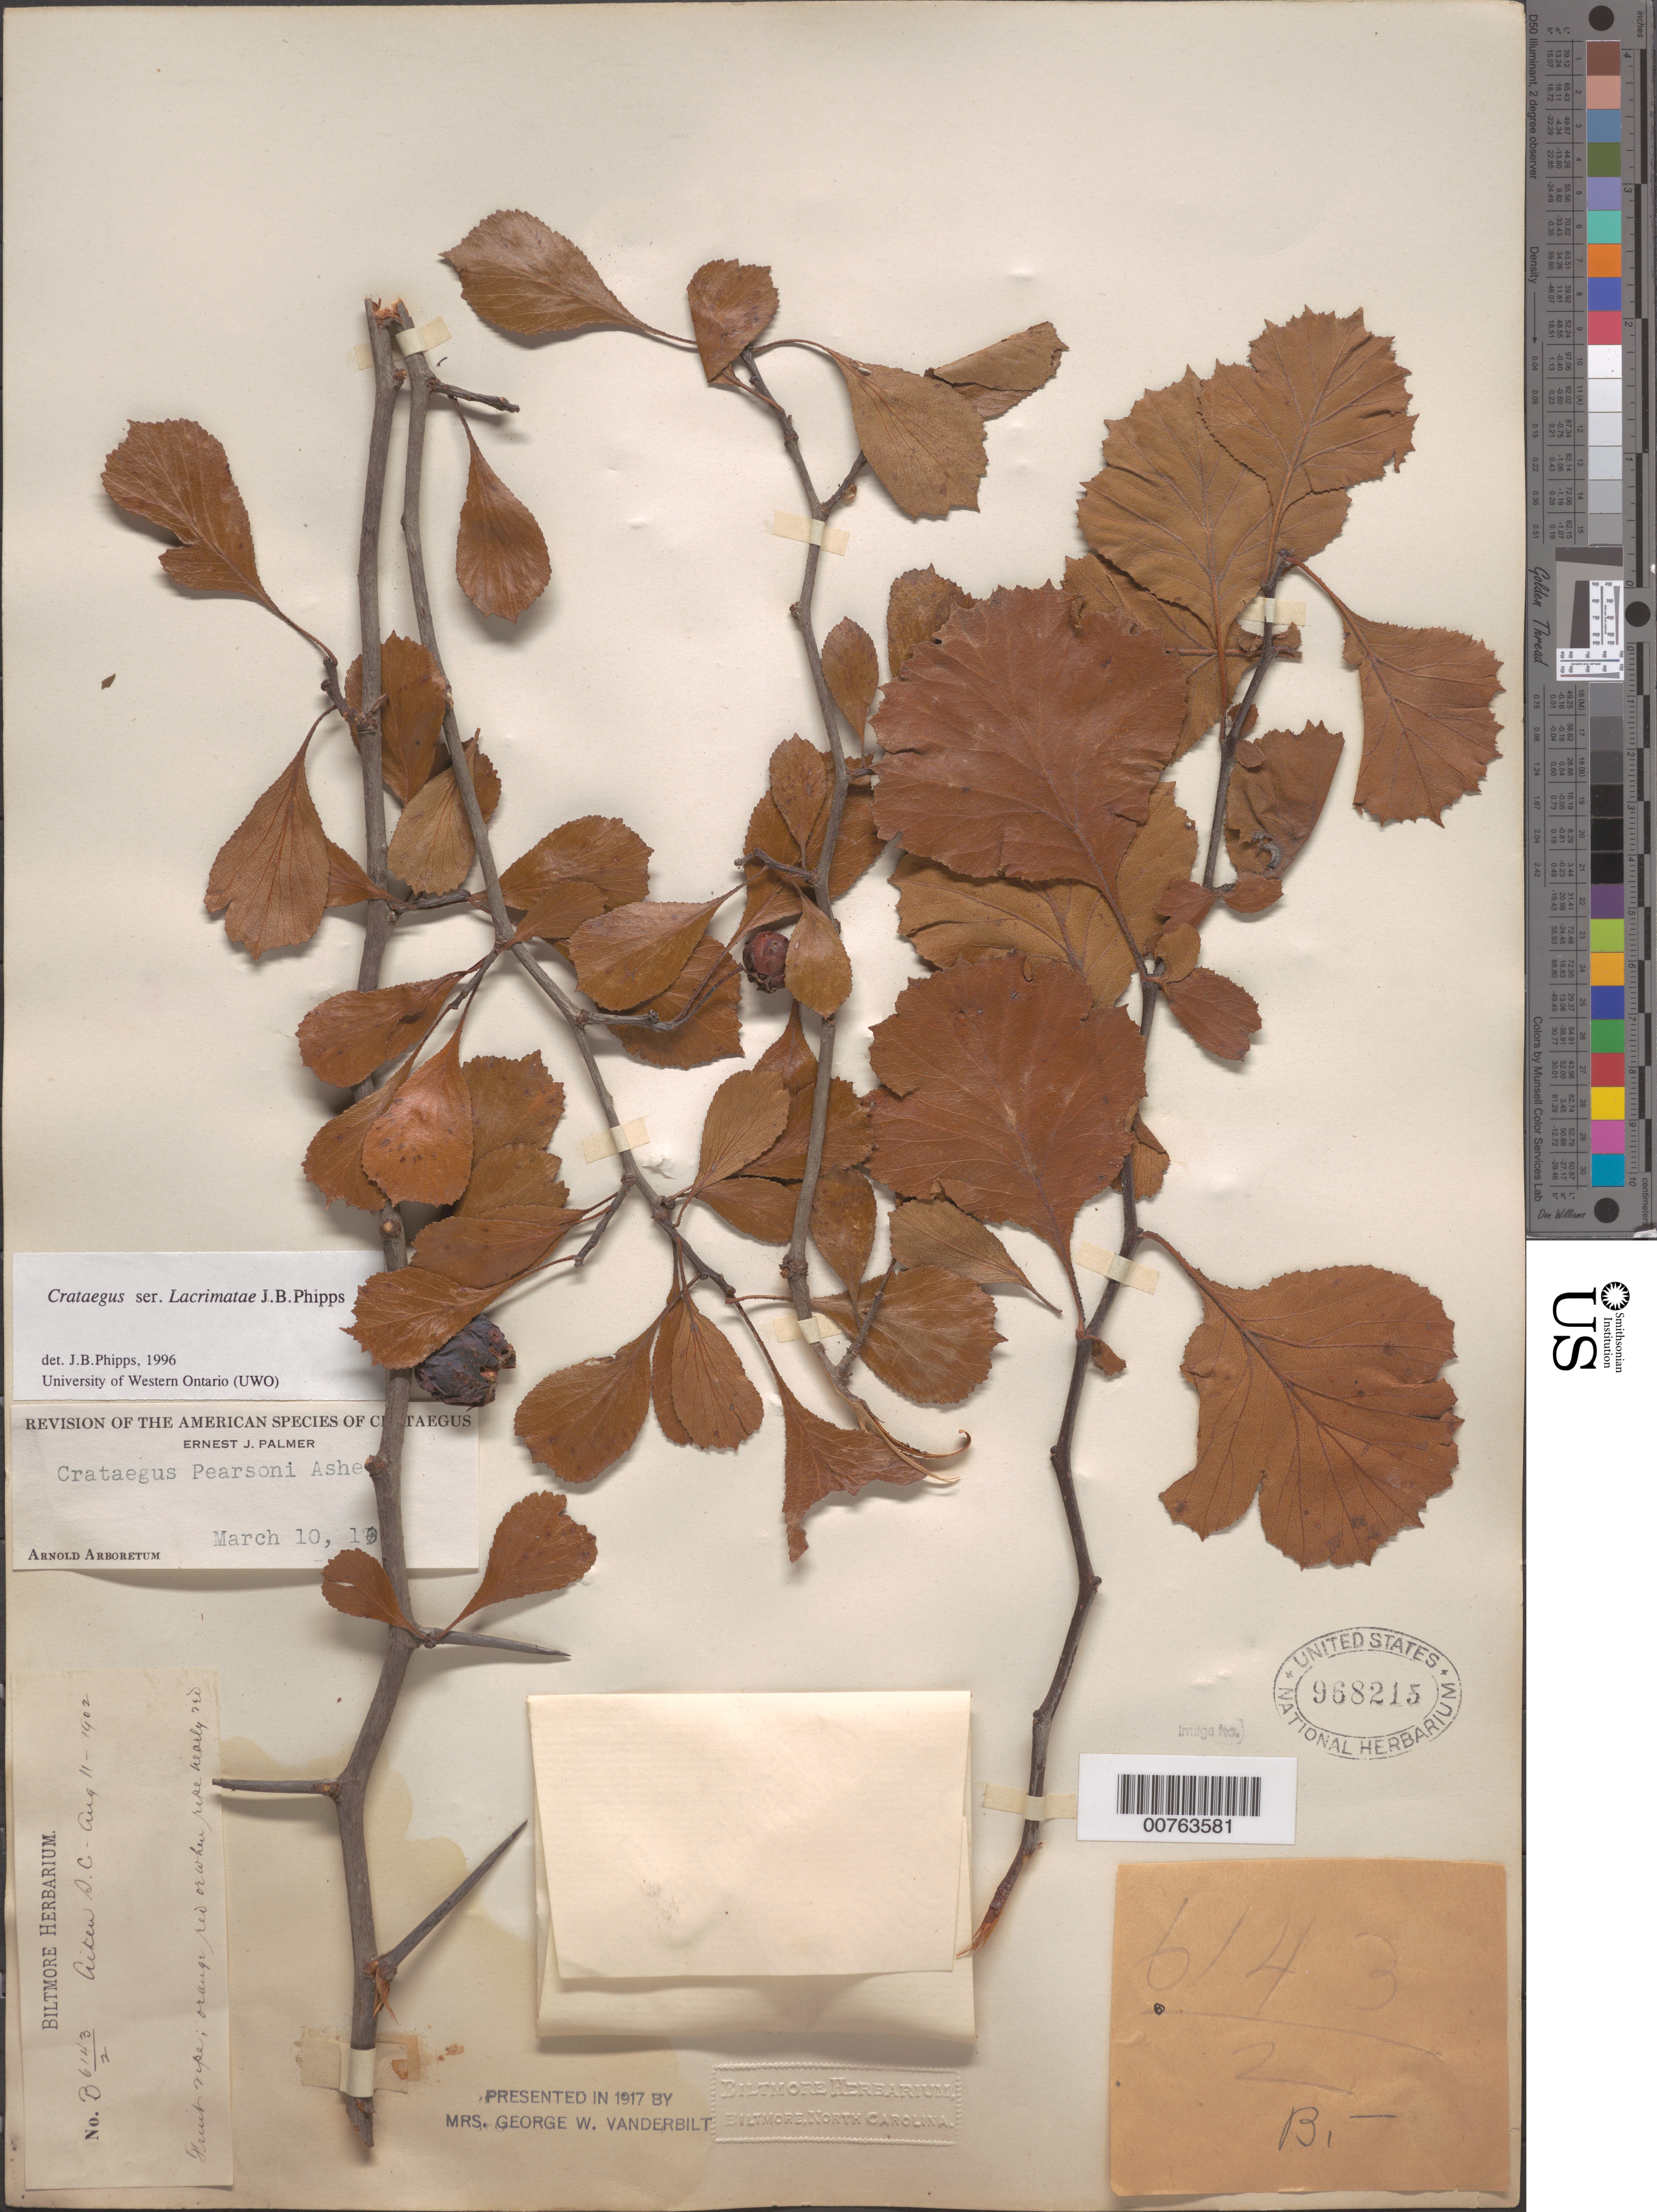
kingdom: Plantae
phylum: Tracheophyta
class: Magnoliopsida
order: Rosales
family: Rosaceae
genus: Crataegus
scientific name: Crataegus pearsonii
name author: Ashe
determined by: Palmer, E. J.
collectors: ex herb. Biltmore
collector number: B6143.2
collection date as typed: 11 Aug 1902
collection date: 1902-08-11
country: United States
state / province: South Carolina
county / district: Aiken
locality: Aiken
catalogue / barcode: US 968215